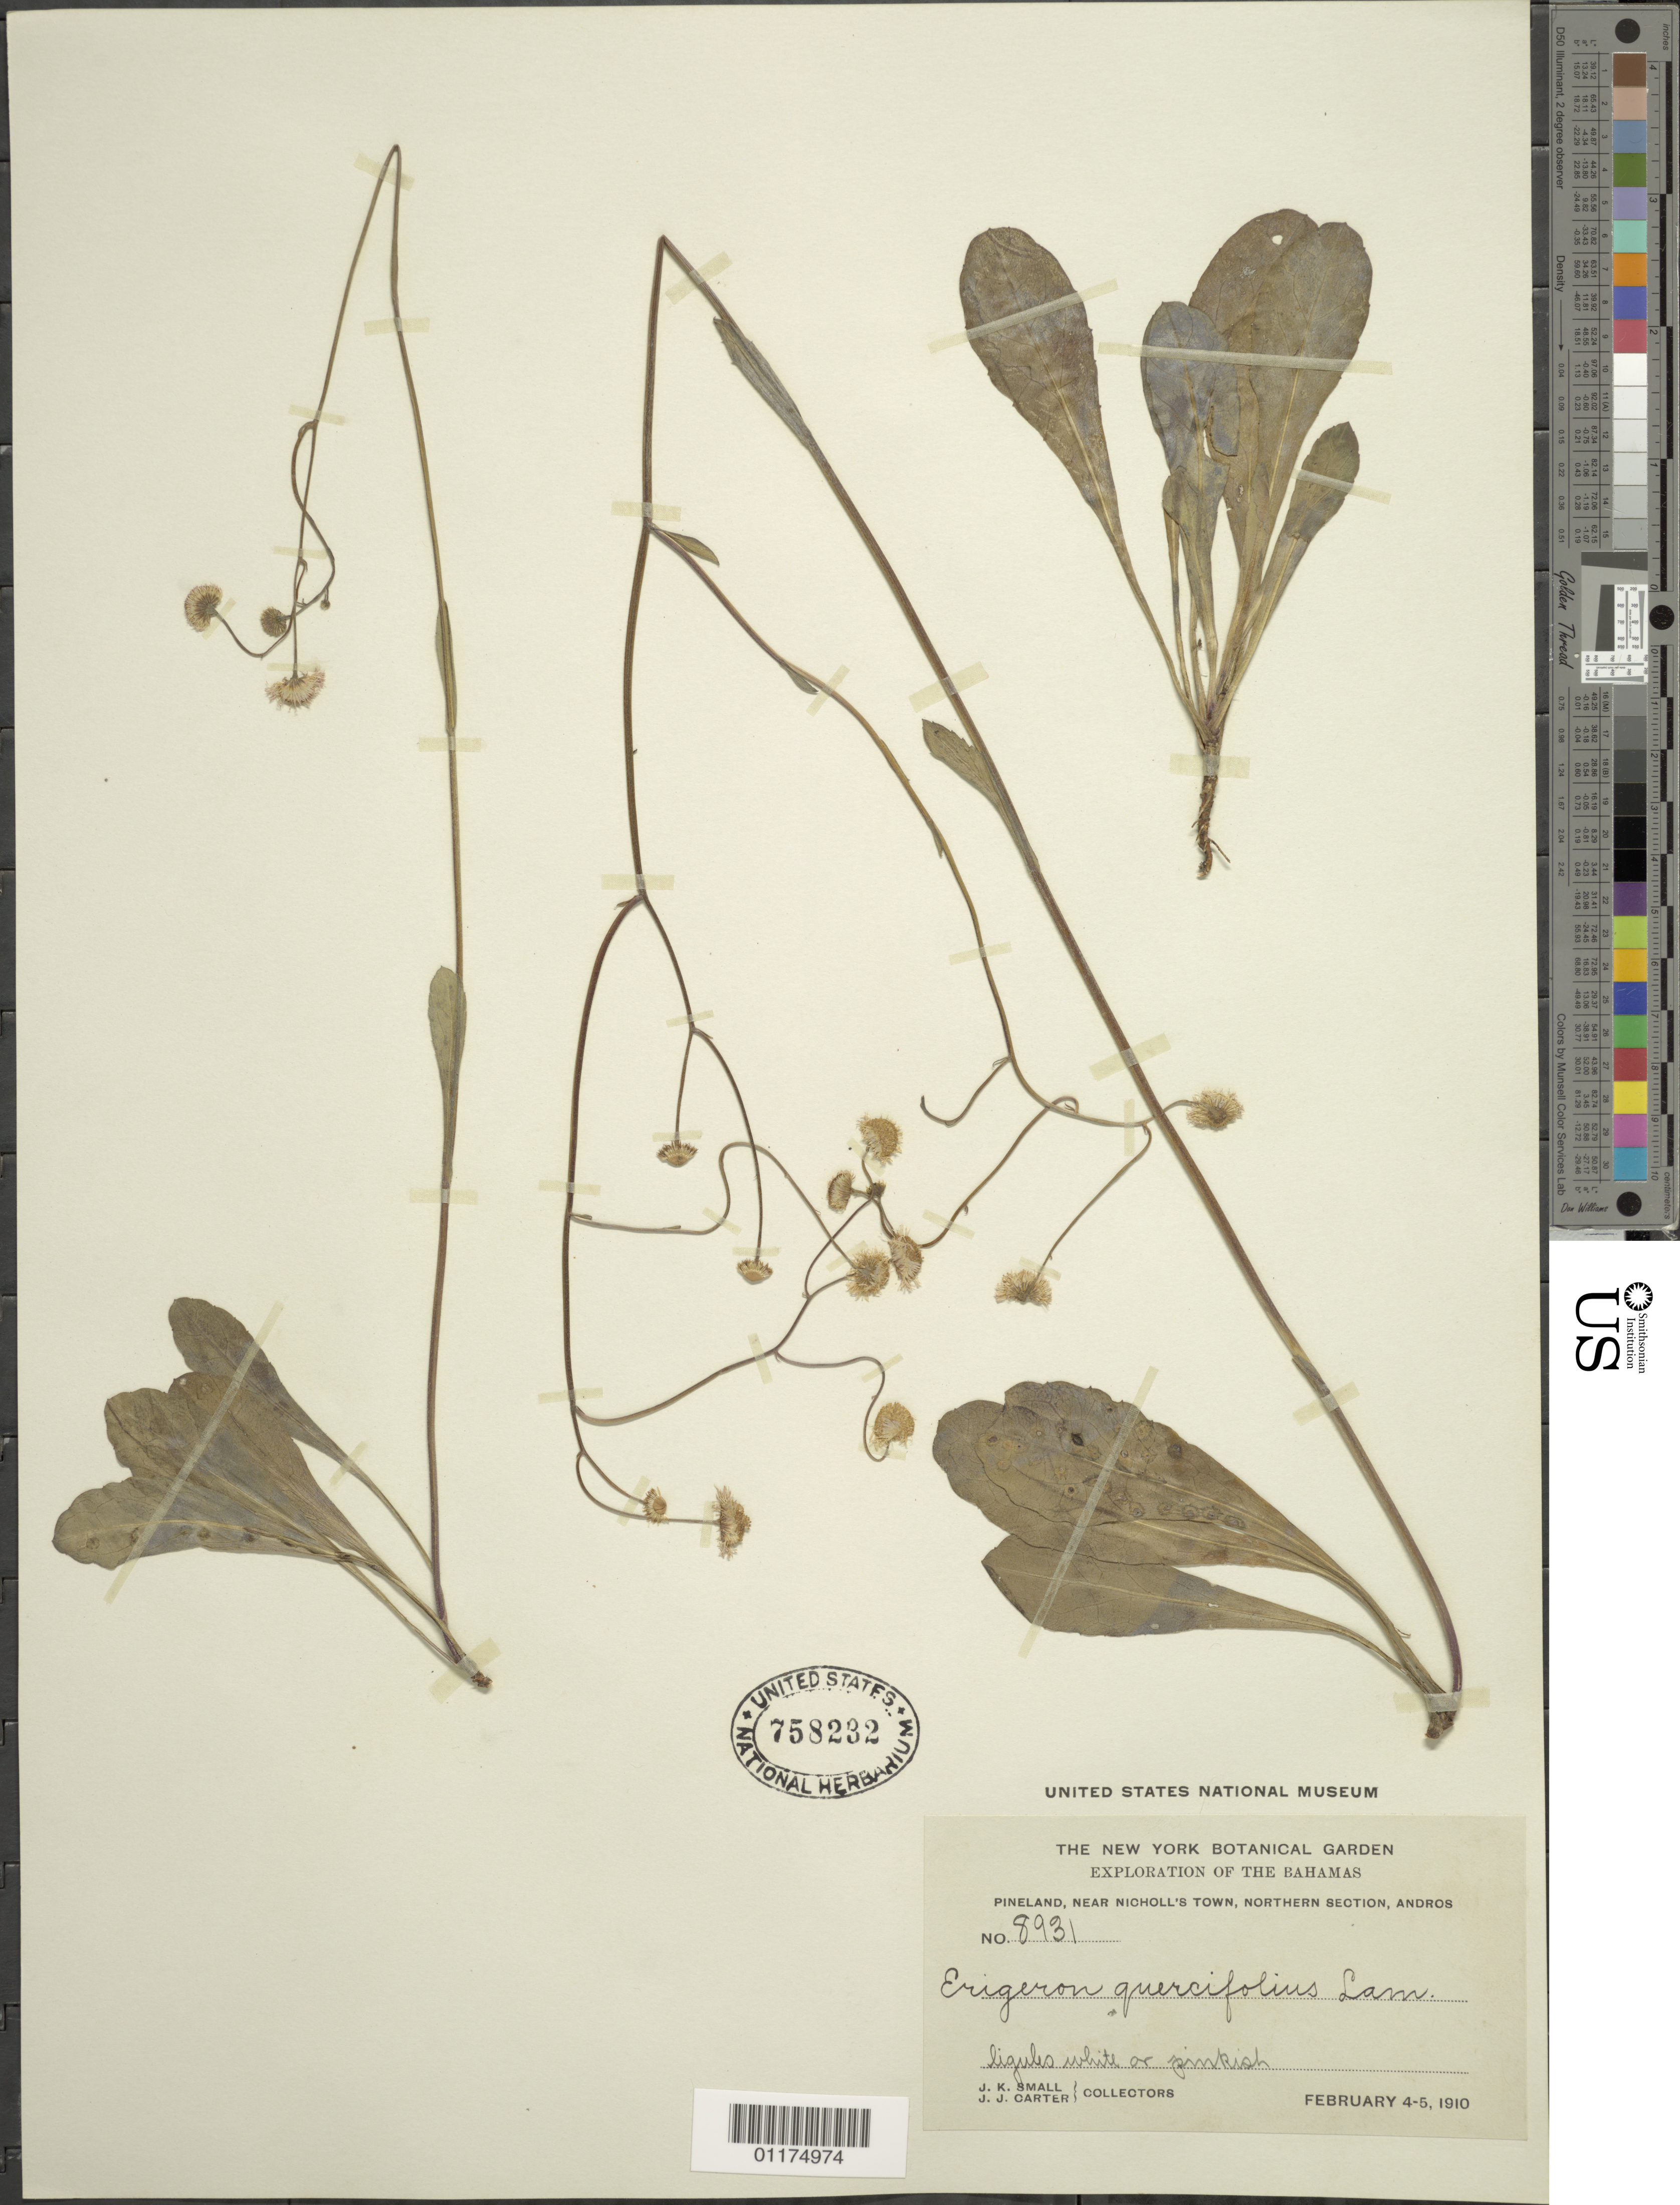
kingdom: Plantae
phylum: Tracheophyta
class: Magnoliopsida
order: Asterales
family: Asteraceae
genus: Erigeron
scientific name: Erigeron quercifolius Lam.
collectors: J. K. Small & J. J. Carter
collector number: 8931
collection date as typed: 04 Feb 1910 to 05 Feb 1910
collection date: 1910-02-04/1910-02-05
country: Bahamas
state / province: North Andros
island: Andros I.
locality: Pineland, near Nicholl's Town,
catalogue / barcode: US 758232